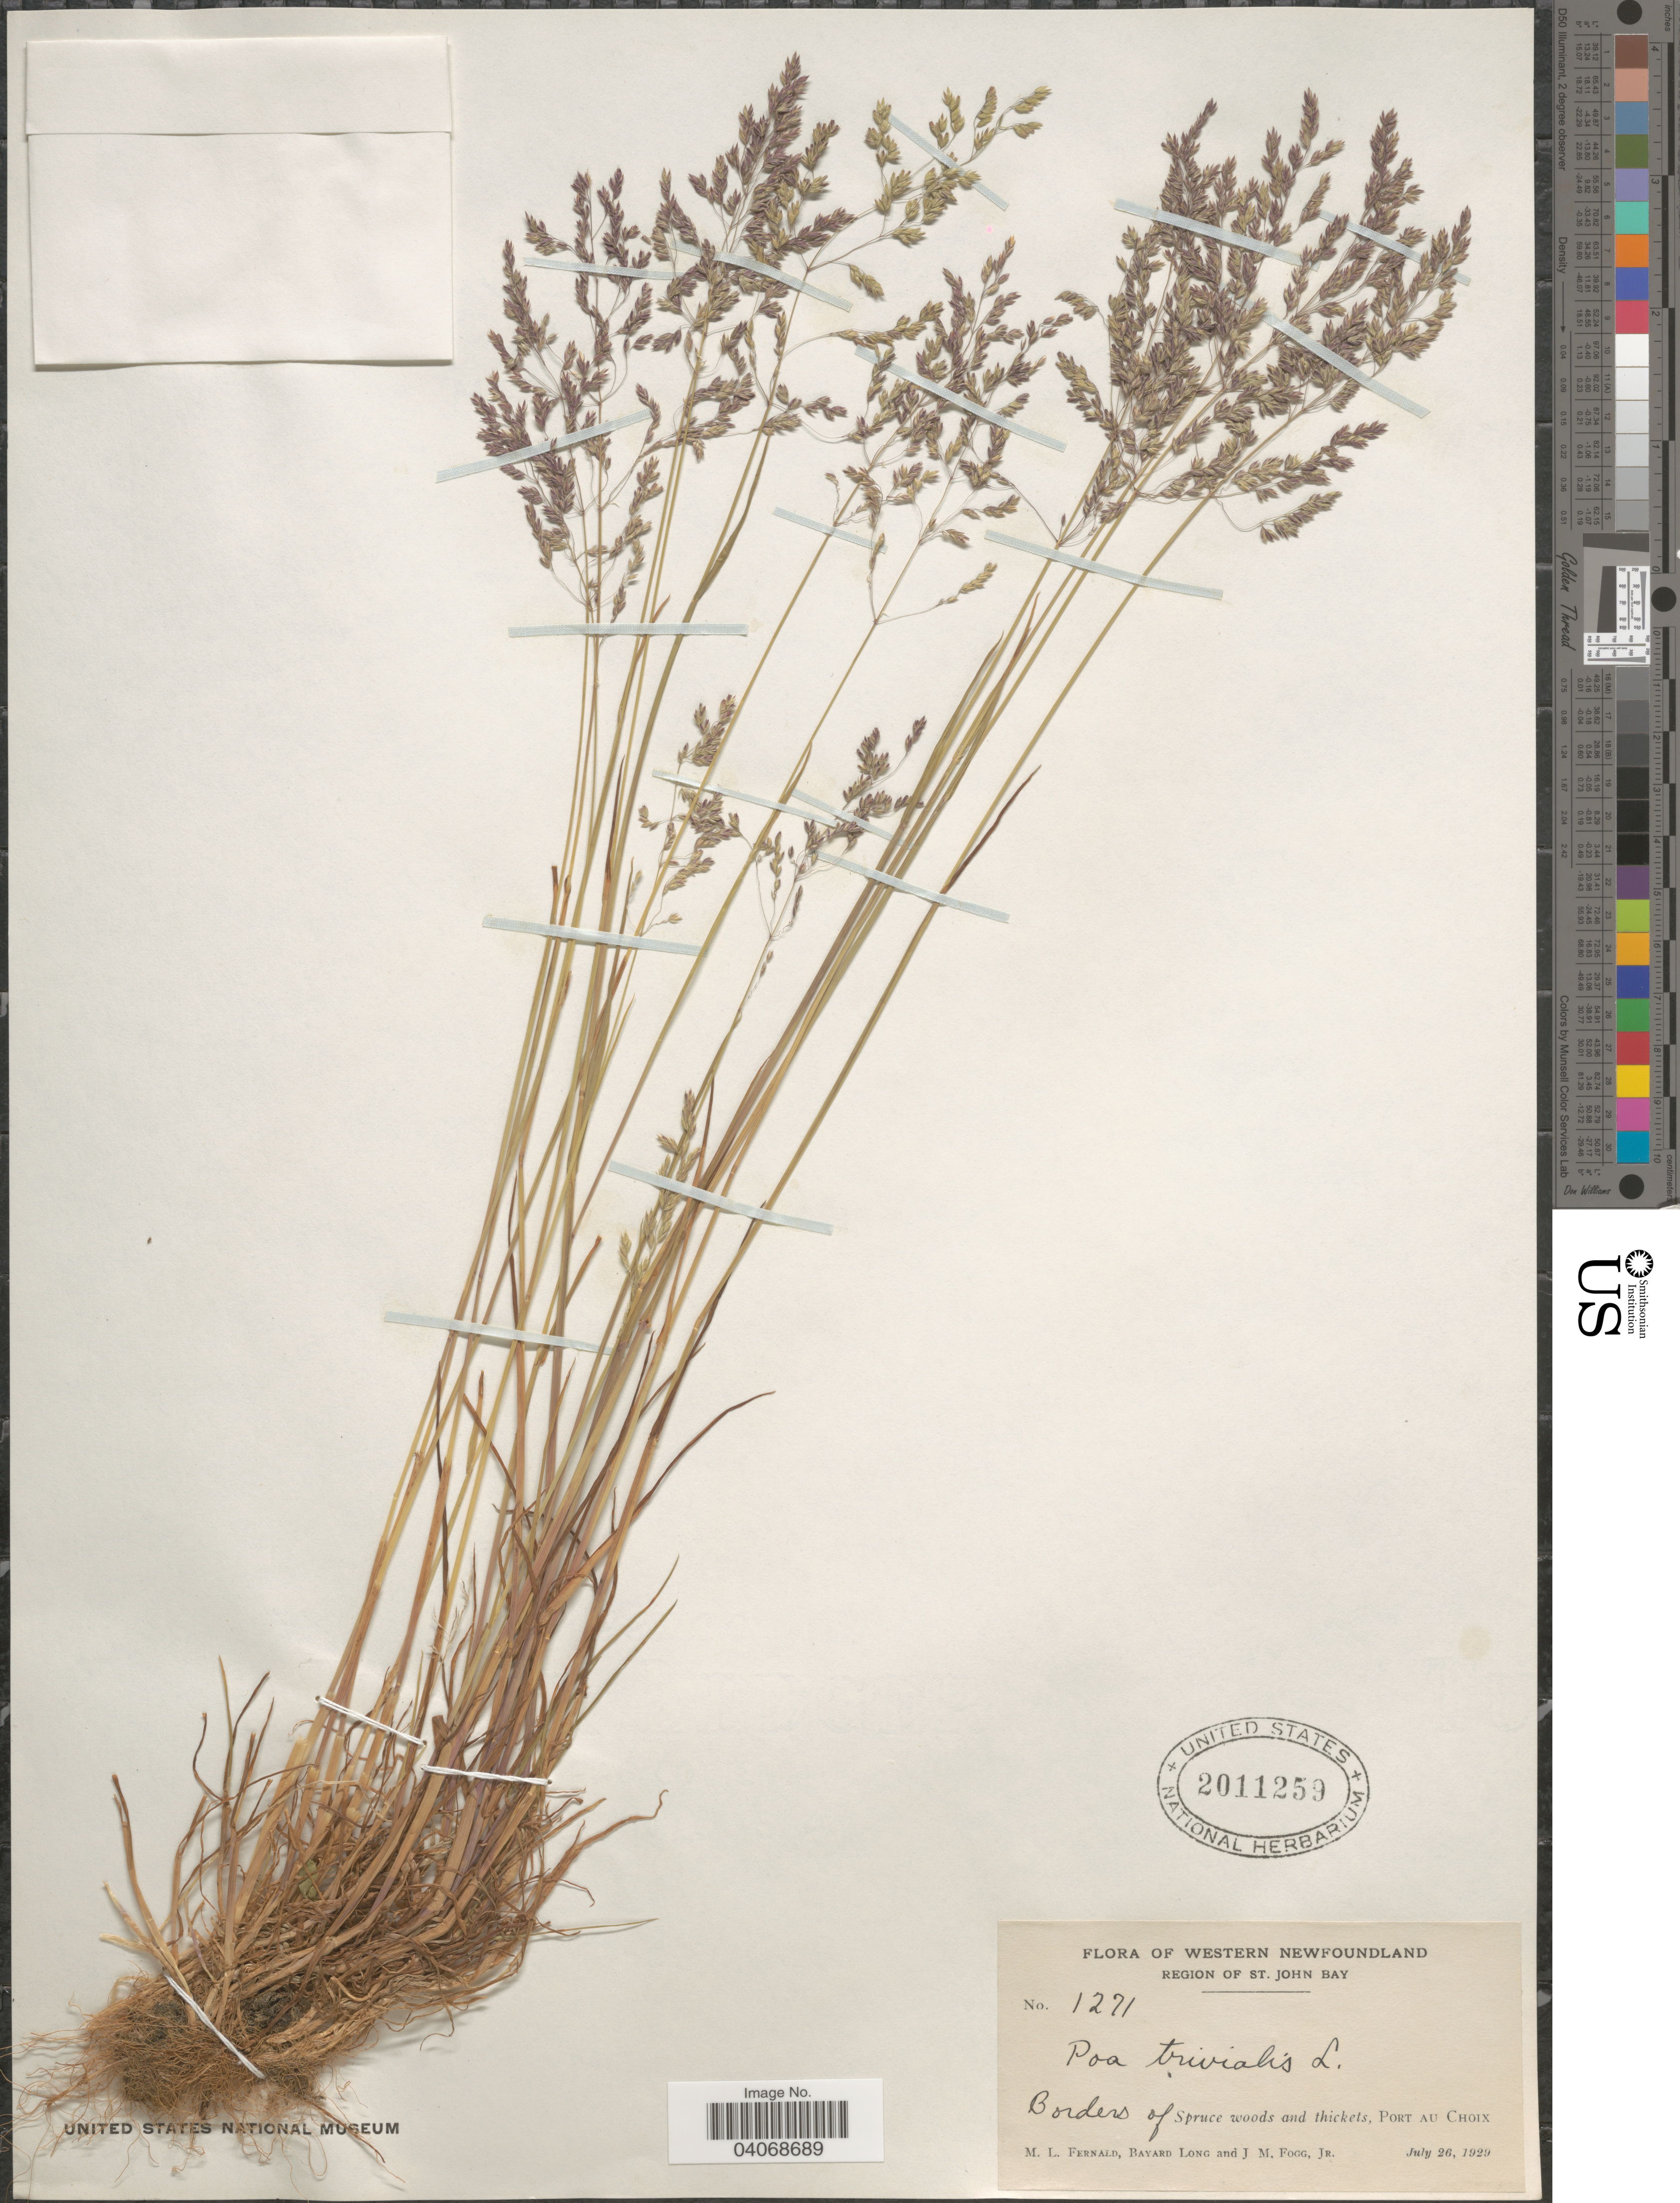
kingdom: Plantae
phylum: Tracheophyta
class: Liliopsida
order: Poales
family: Poaceae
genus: Poa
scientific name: Poa trivialis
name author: L.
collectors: M. L. Fernald, B. Long & J. Fogg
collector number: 1271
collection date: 1929-07-26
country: Canada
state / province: Newfoundland and Labrador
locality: Western Newfoundland. Region of St. John Bay. Borders of Spruce woods and thickets, Port au Choix.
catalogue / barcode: US 2011259